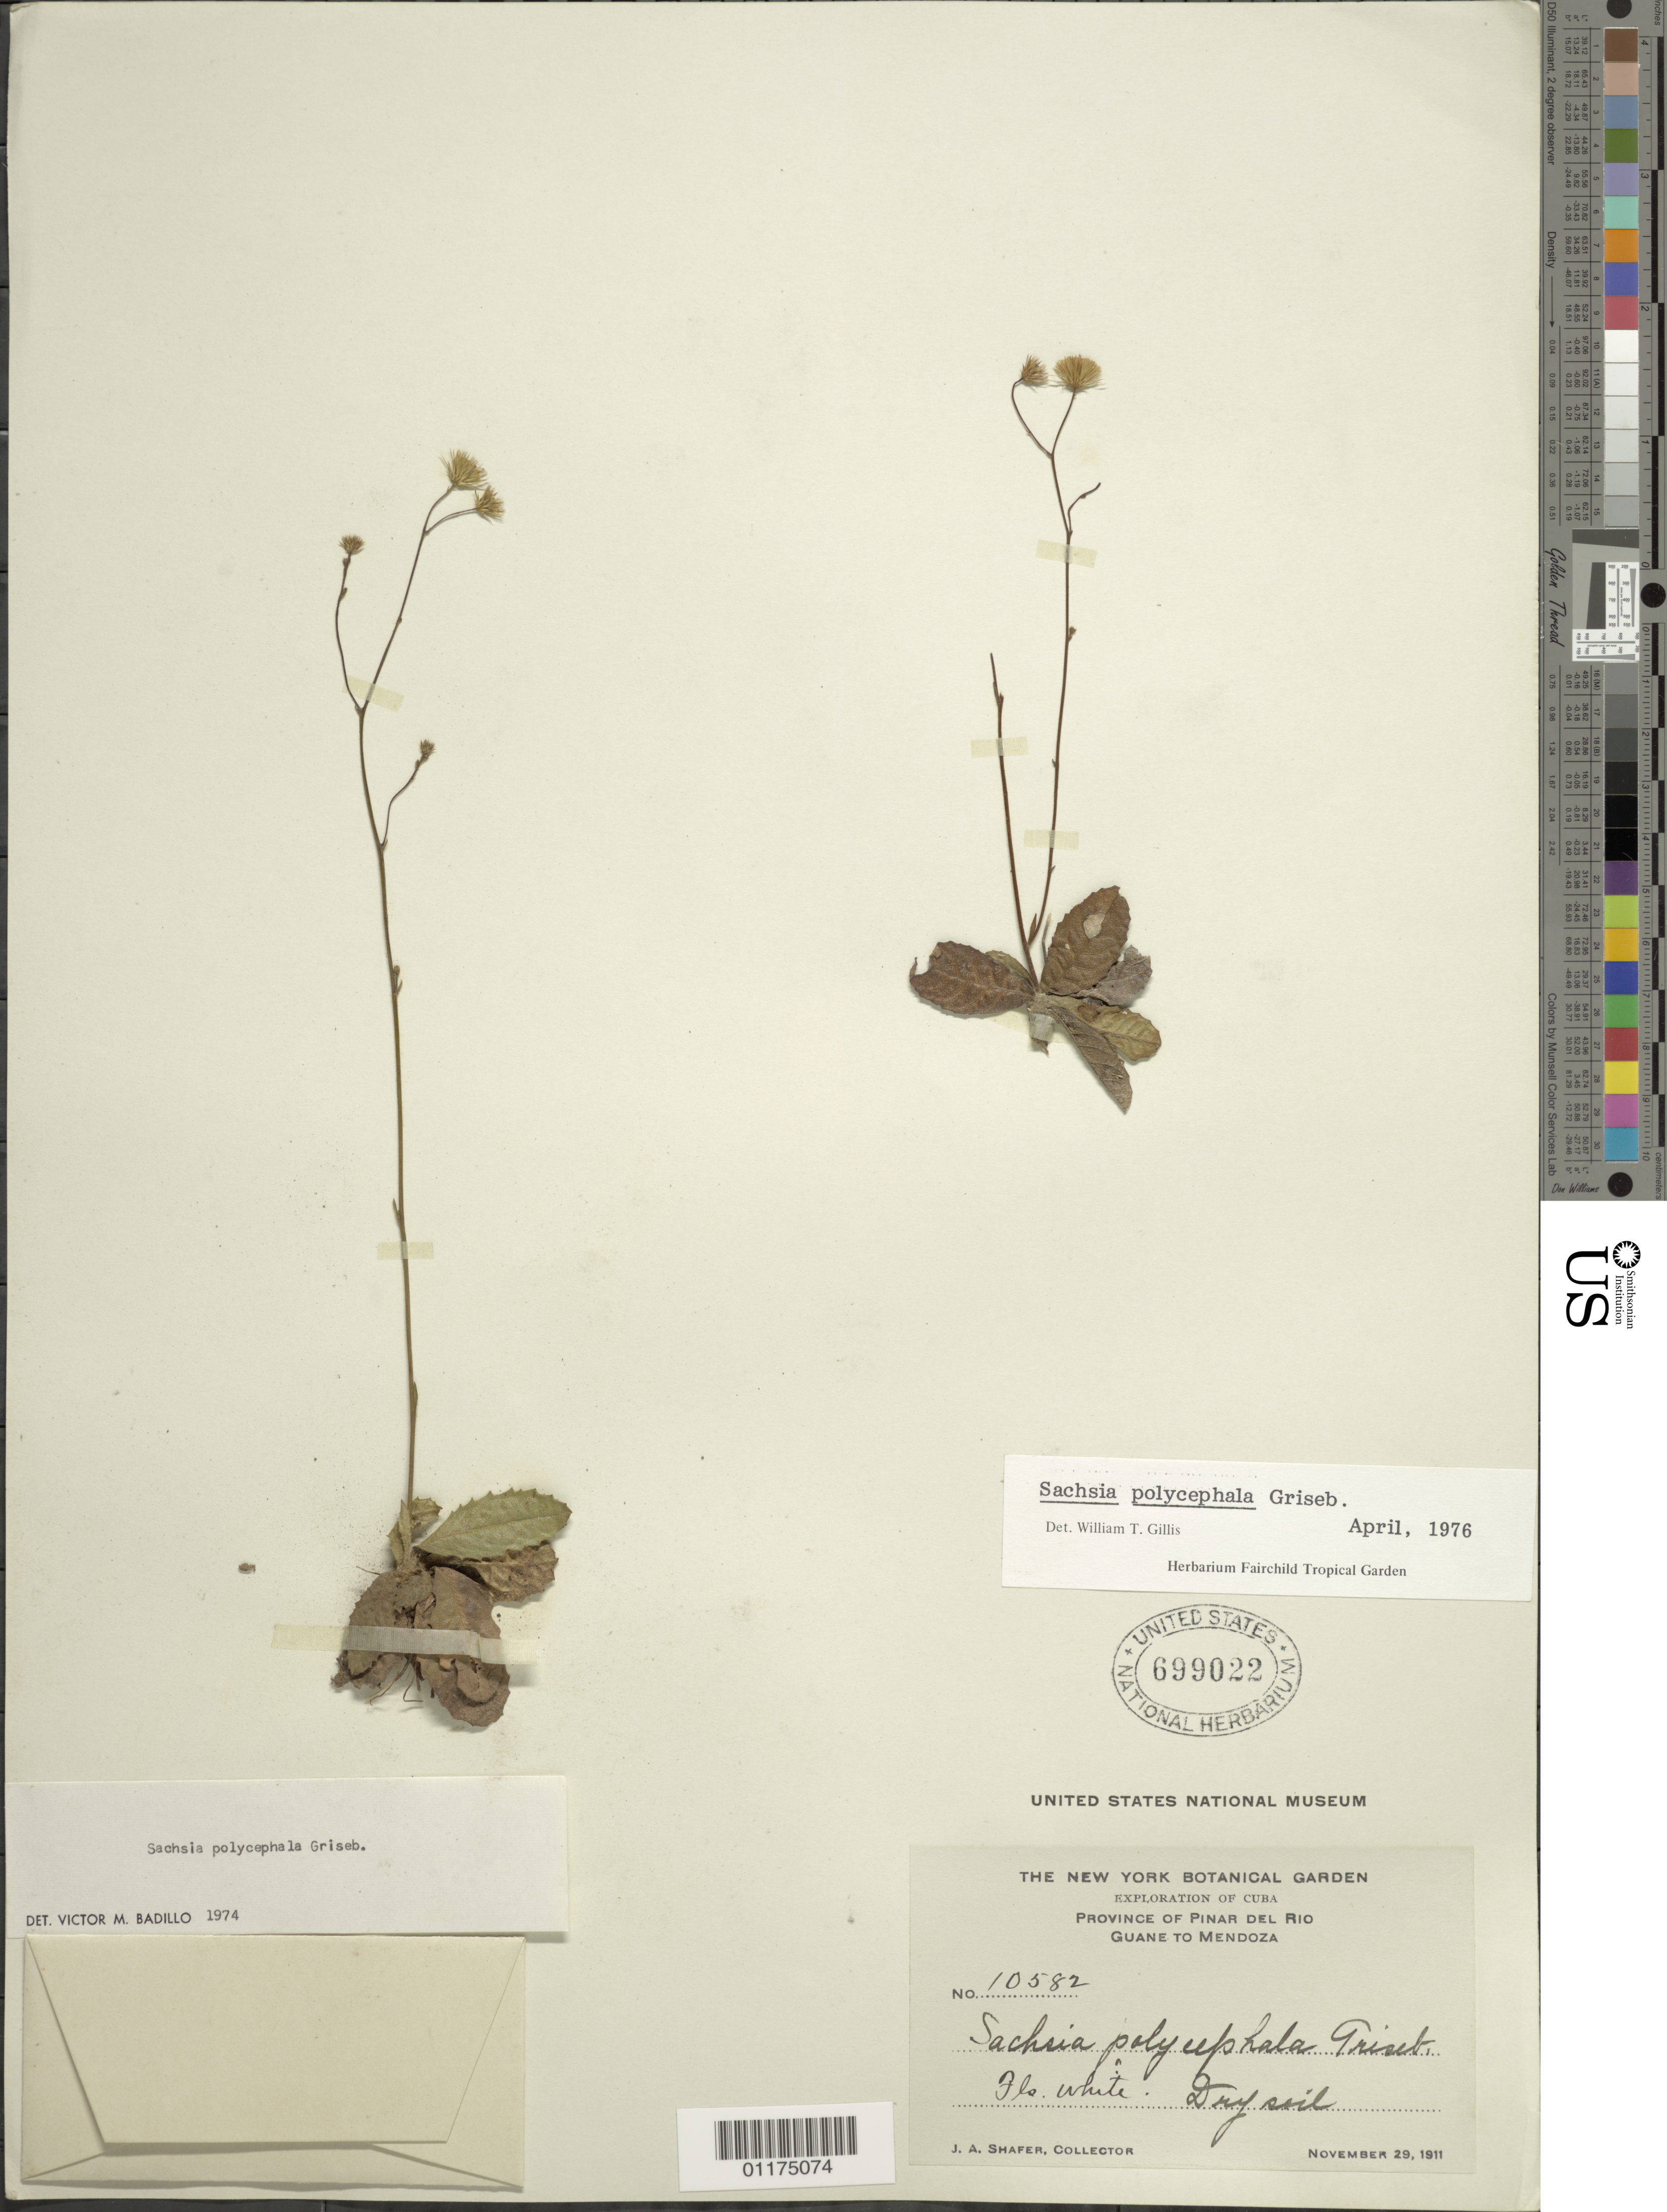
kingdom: Plantae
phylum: Tracheophyta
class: Magnoliopsida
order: Asterales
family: Asteraceae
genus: Sachsia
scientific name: Sachsia polycephala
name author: Griseb.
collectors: J. A. Shafer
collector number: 10582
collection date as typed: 29 Nov 1911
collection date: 1911-11-29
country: Cuba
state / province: Pinar del Rio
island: Cuba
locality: Guane to Mendoza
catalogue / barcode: US 699022